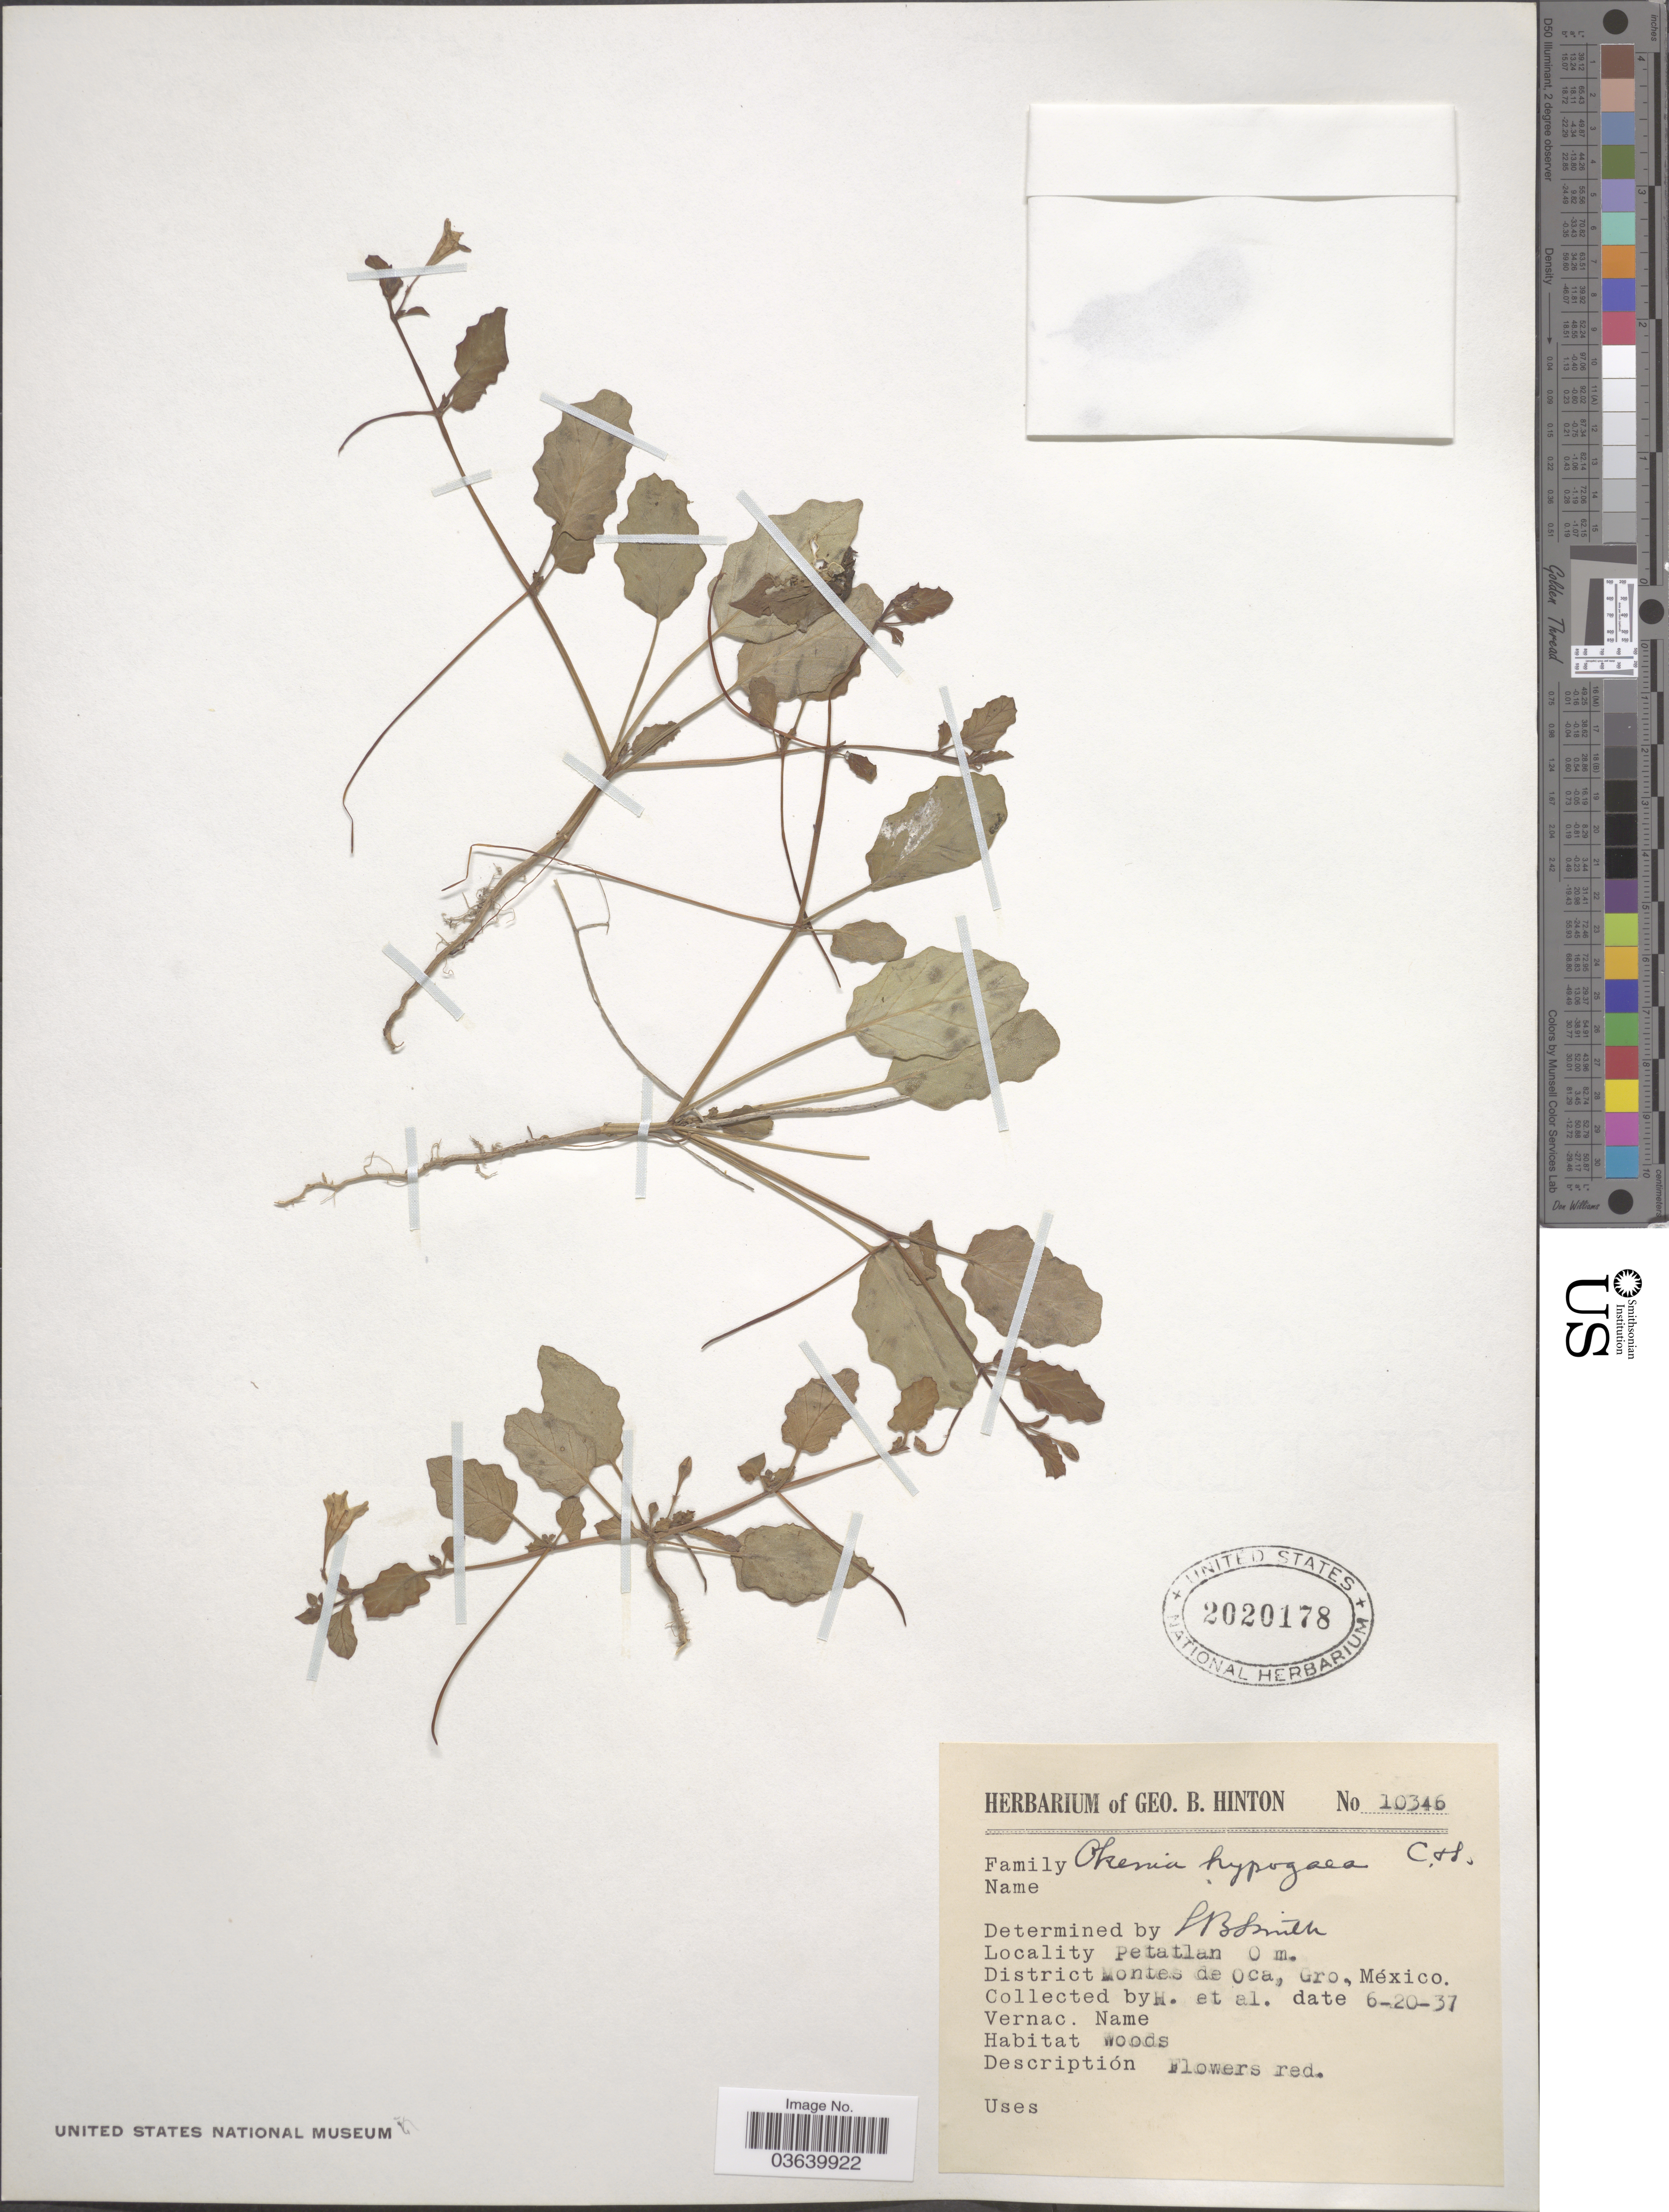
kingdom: Plantae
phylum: Tracheophyta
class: Magnoliopsida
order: Caryophyllales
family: Nyctaginaceae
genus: Okenia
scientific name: Okenia hypogaea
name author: Schltdl. & Cham.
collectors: G. B. Hinton & et al.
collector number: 10346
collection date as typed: Transcribed d/m/y: 20/6/37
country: Mexico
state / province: Guerrero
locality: Petatlan. District Montes de Oca.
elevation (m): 0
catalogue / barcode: US 2020178